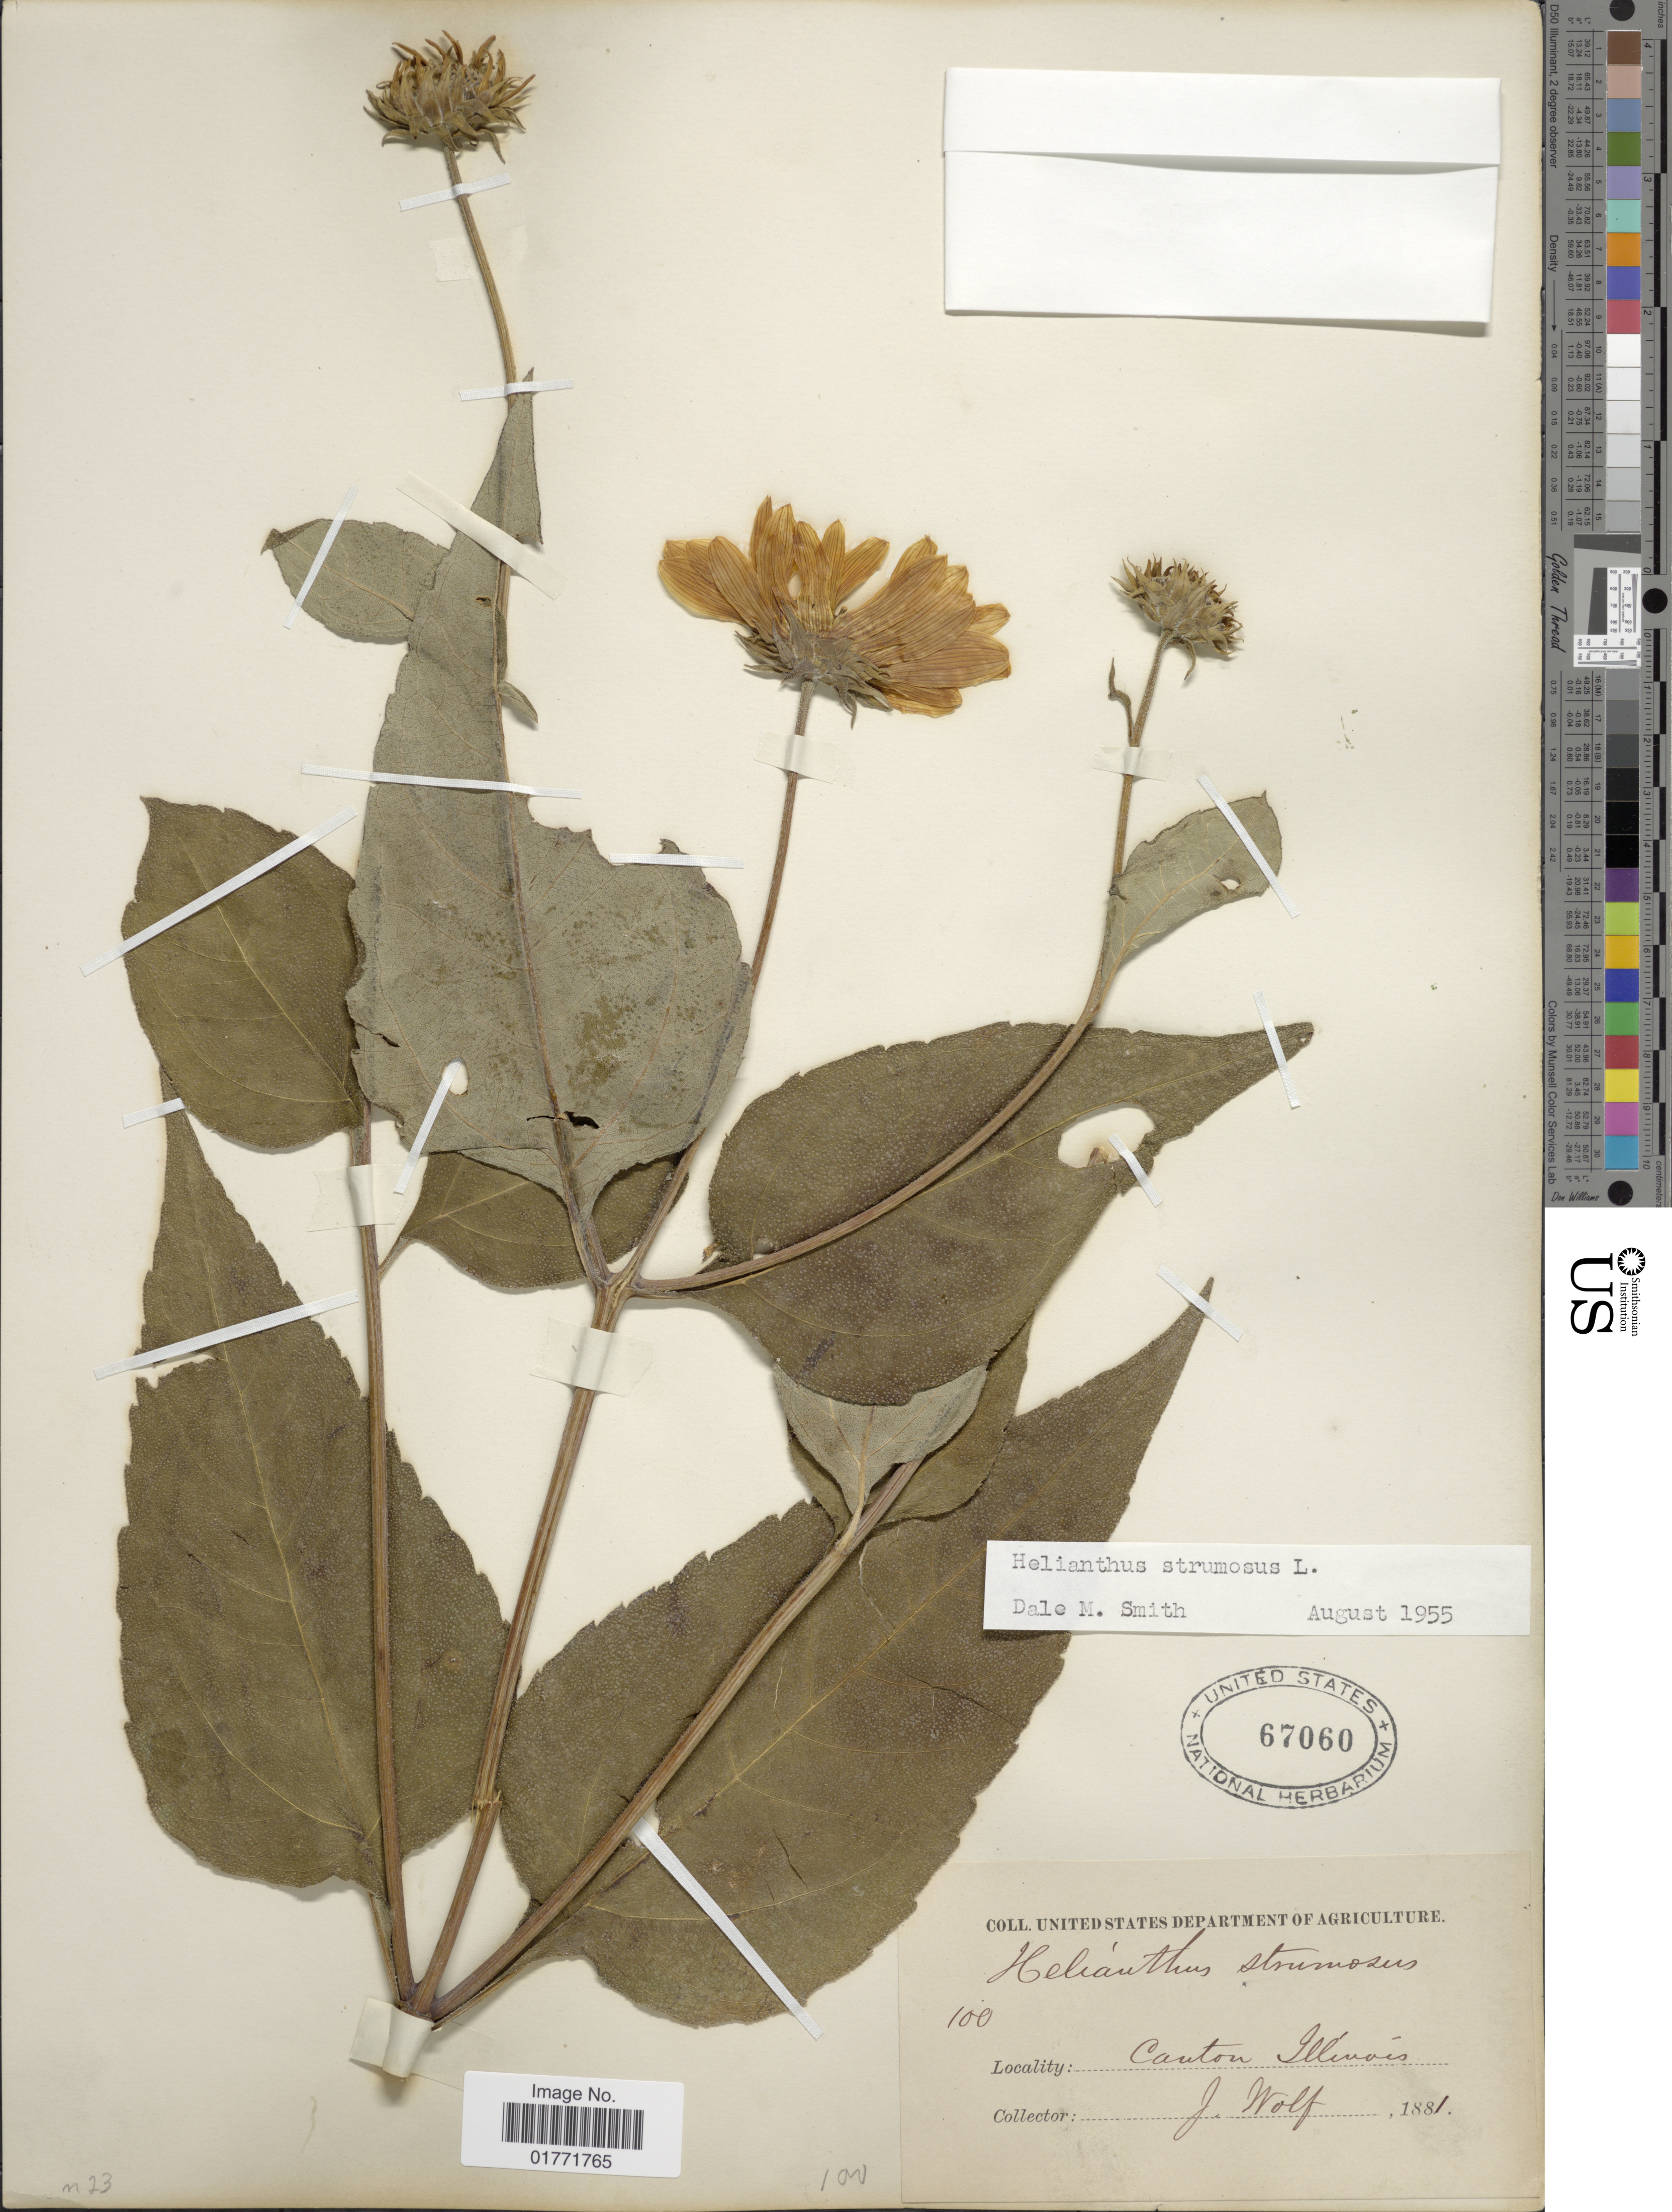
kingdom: Plantae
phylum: Tracheophyta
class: Magnoliopsida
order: Asterales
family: Asteraceae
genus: Helianthus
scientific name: Helianthus strumosus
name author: L.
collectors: J. Wolf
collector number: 100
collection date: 1881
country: United States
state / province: Illinois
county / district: Fulton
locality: Canton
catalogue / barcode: US 67060